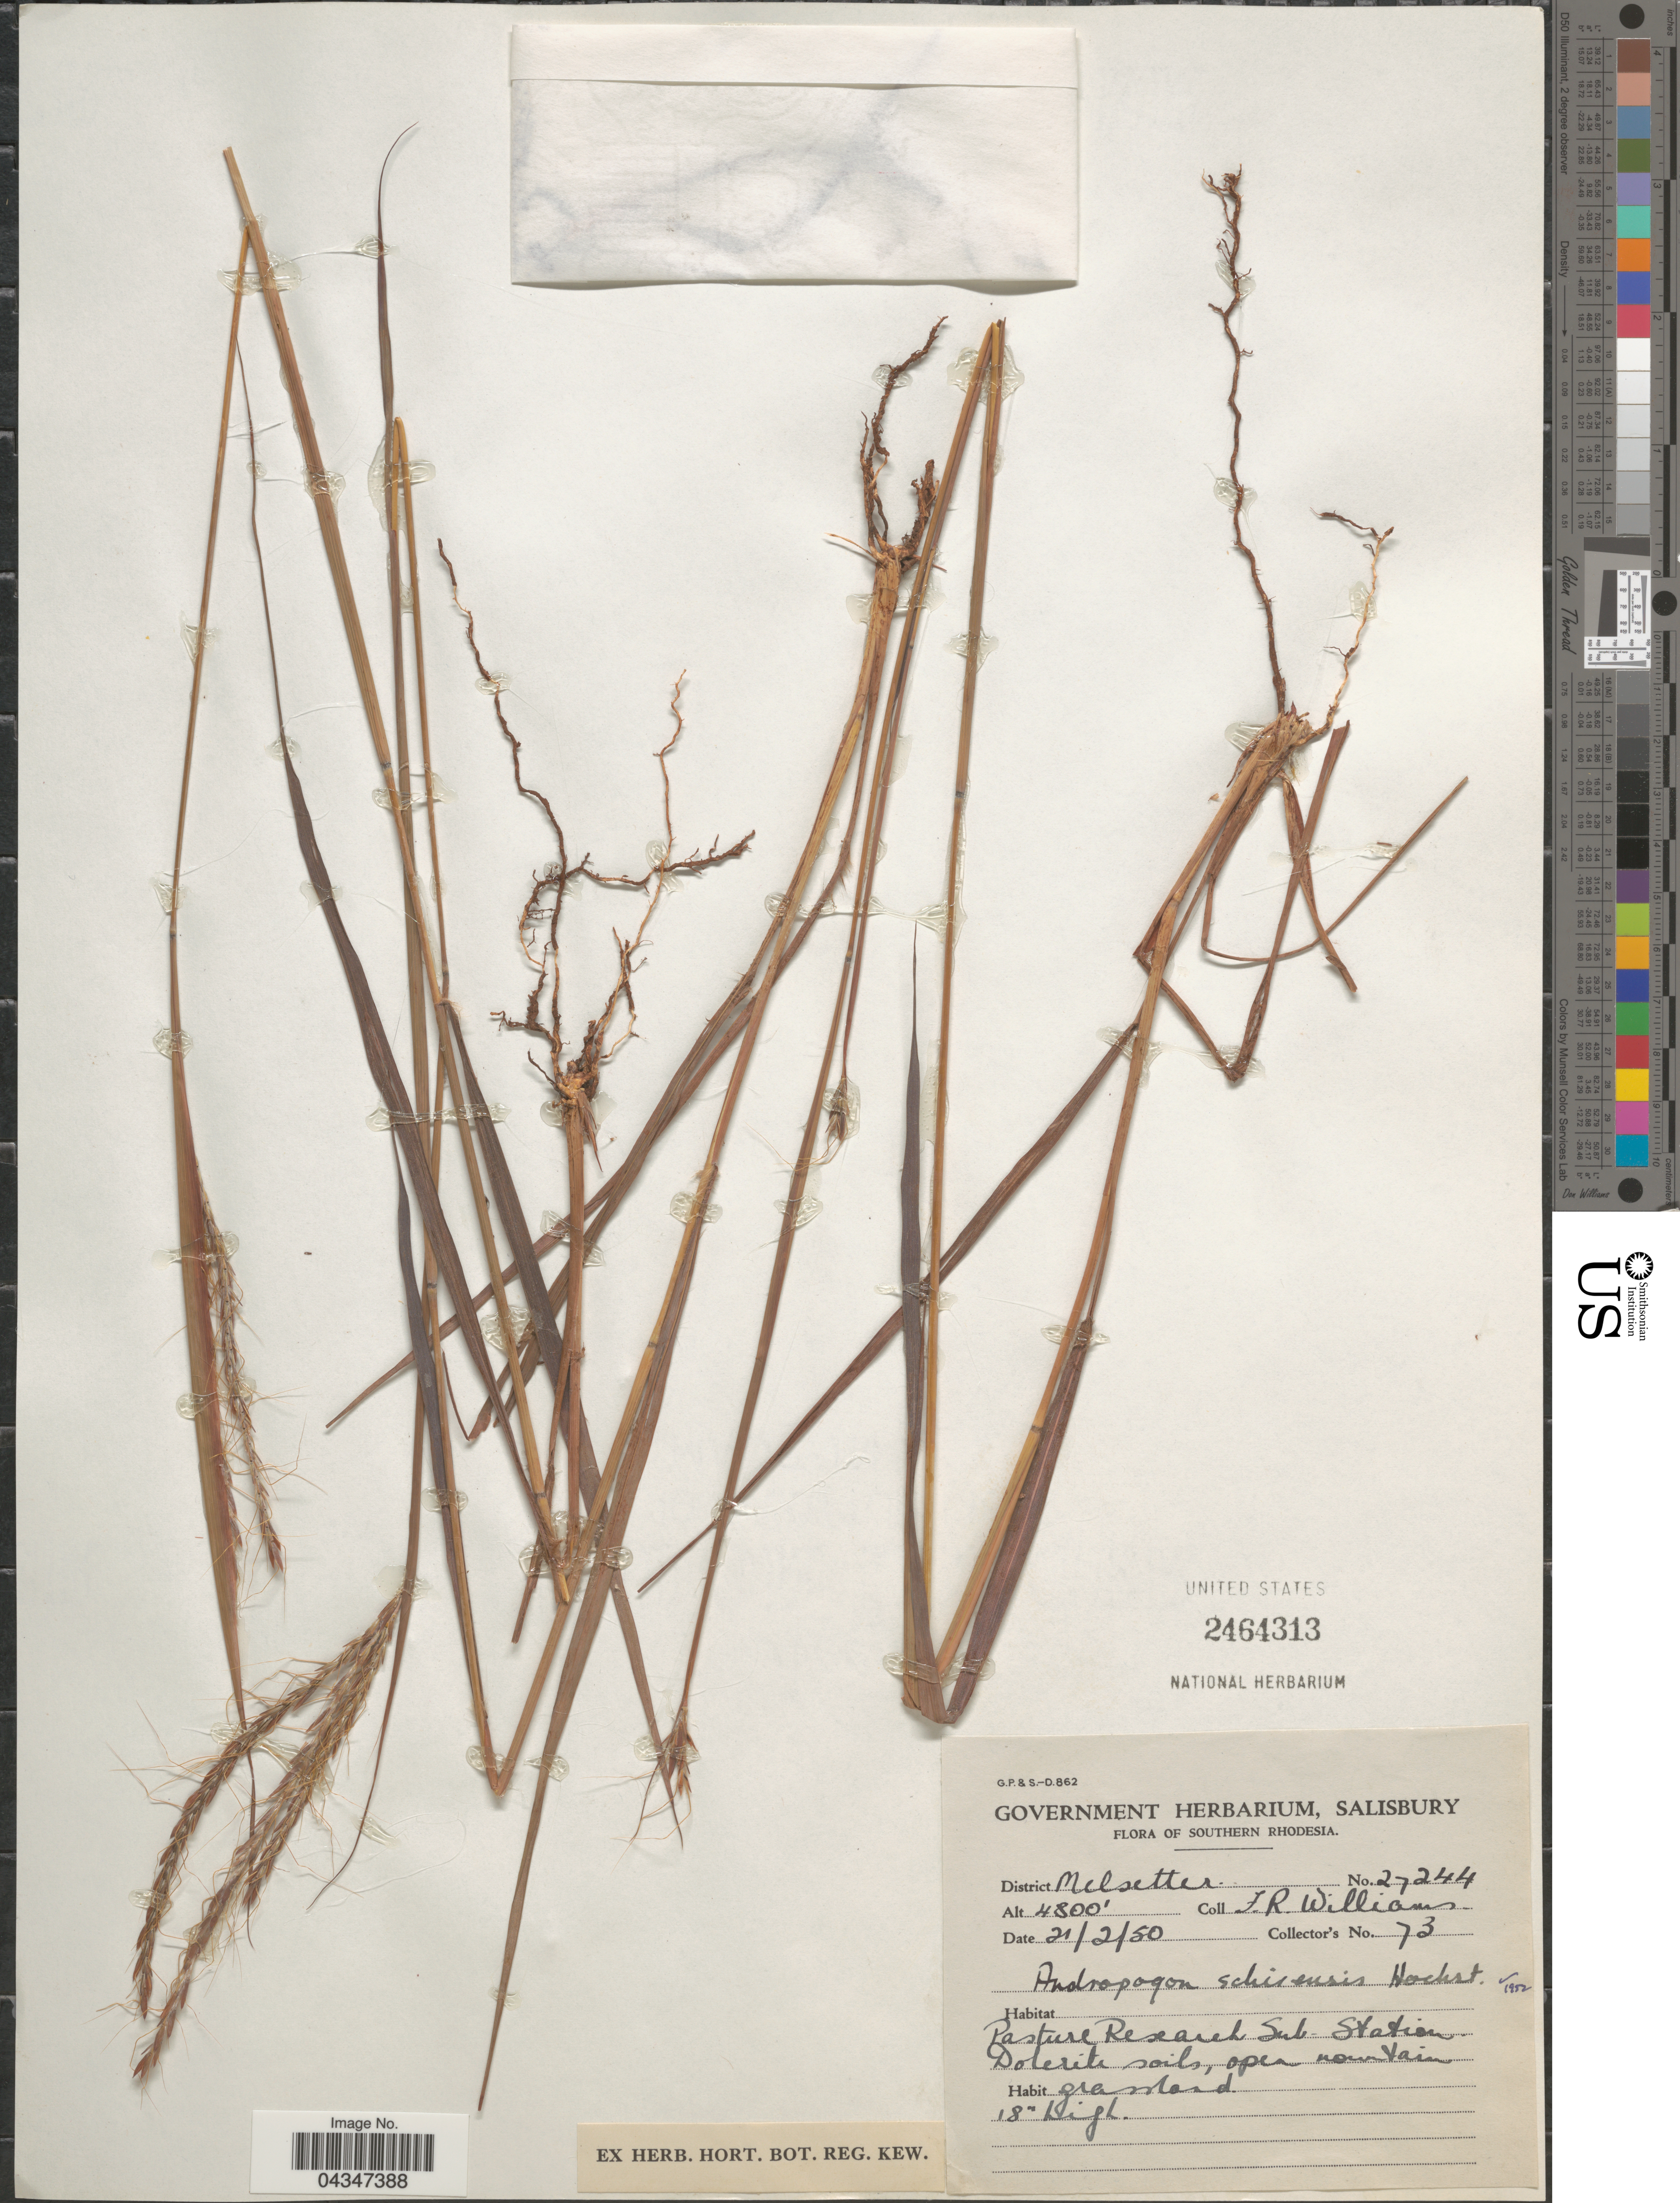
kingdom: Plantae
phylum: Tracheophyta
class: Liliopsida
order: Poales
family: Poaceae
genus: Andropogon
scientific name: Andropogon schirensis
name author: Hochst. ex A. Rich.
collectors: F. Williams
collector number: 73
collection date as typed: Transcribed d/m/y: 21/2/50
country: Zimbabwe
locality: Southern Rhodesia. District Melsetter. Pasture Research Sub. Station.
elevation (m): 1463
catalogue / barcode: US 2464313